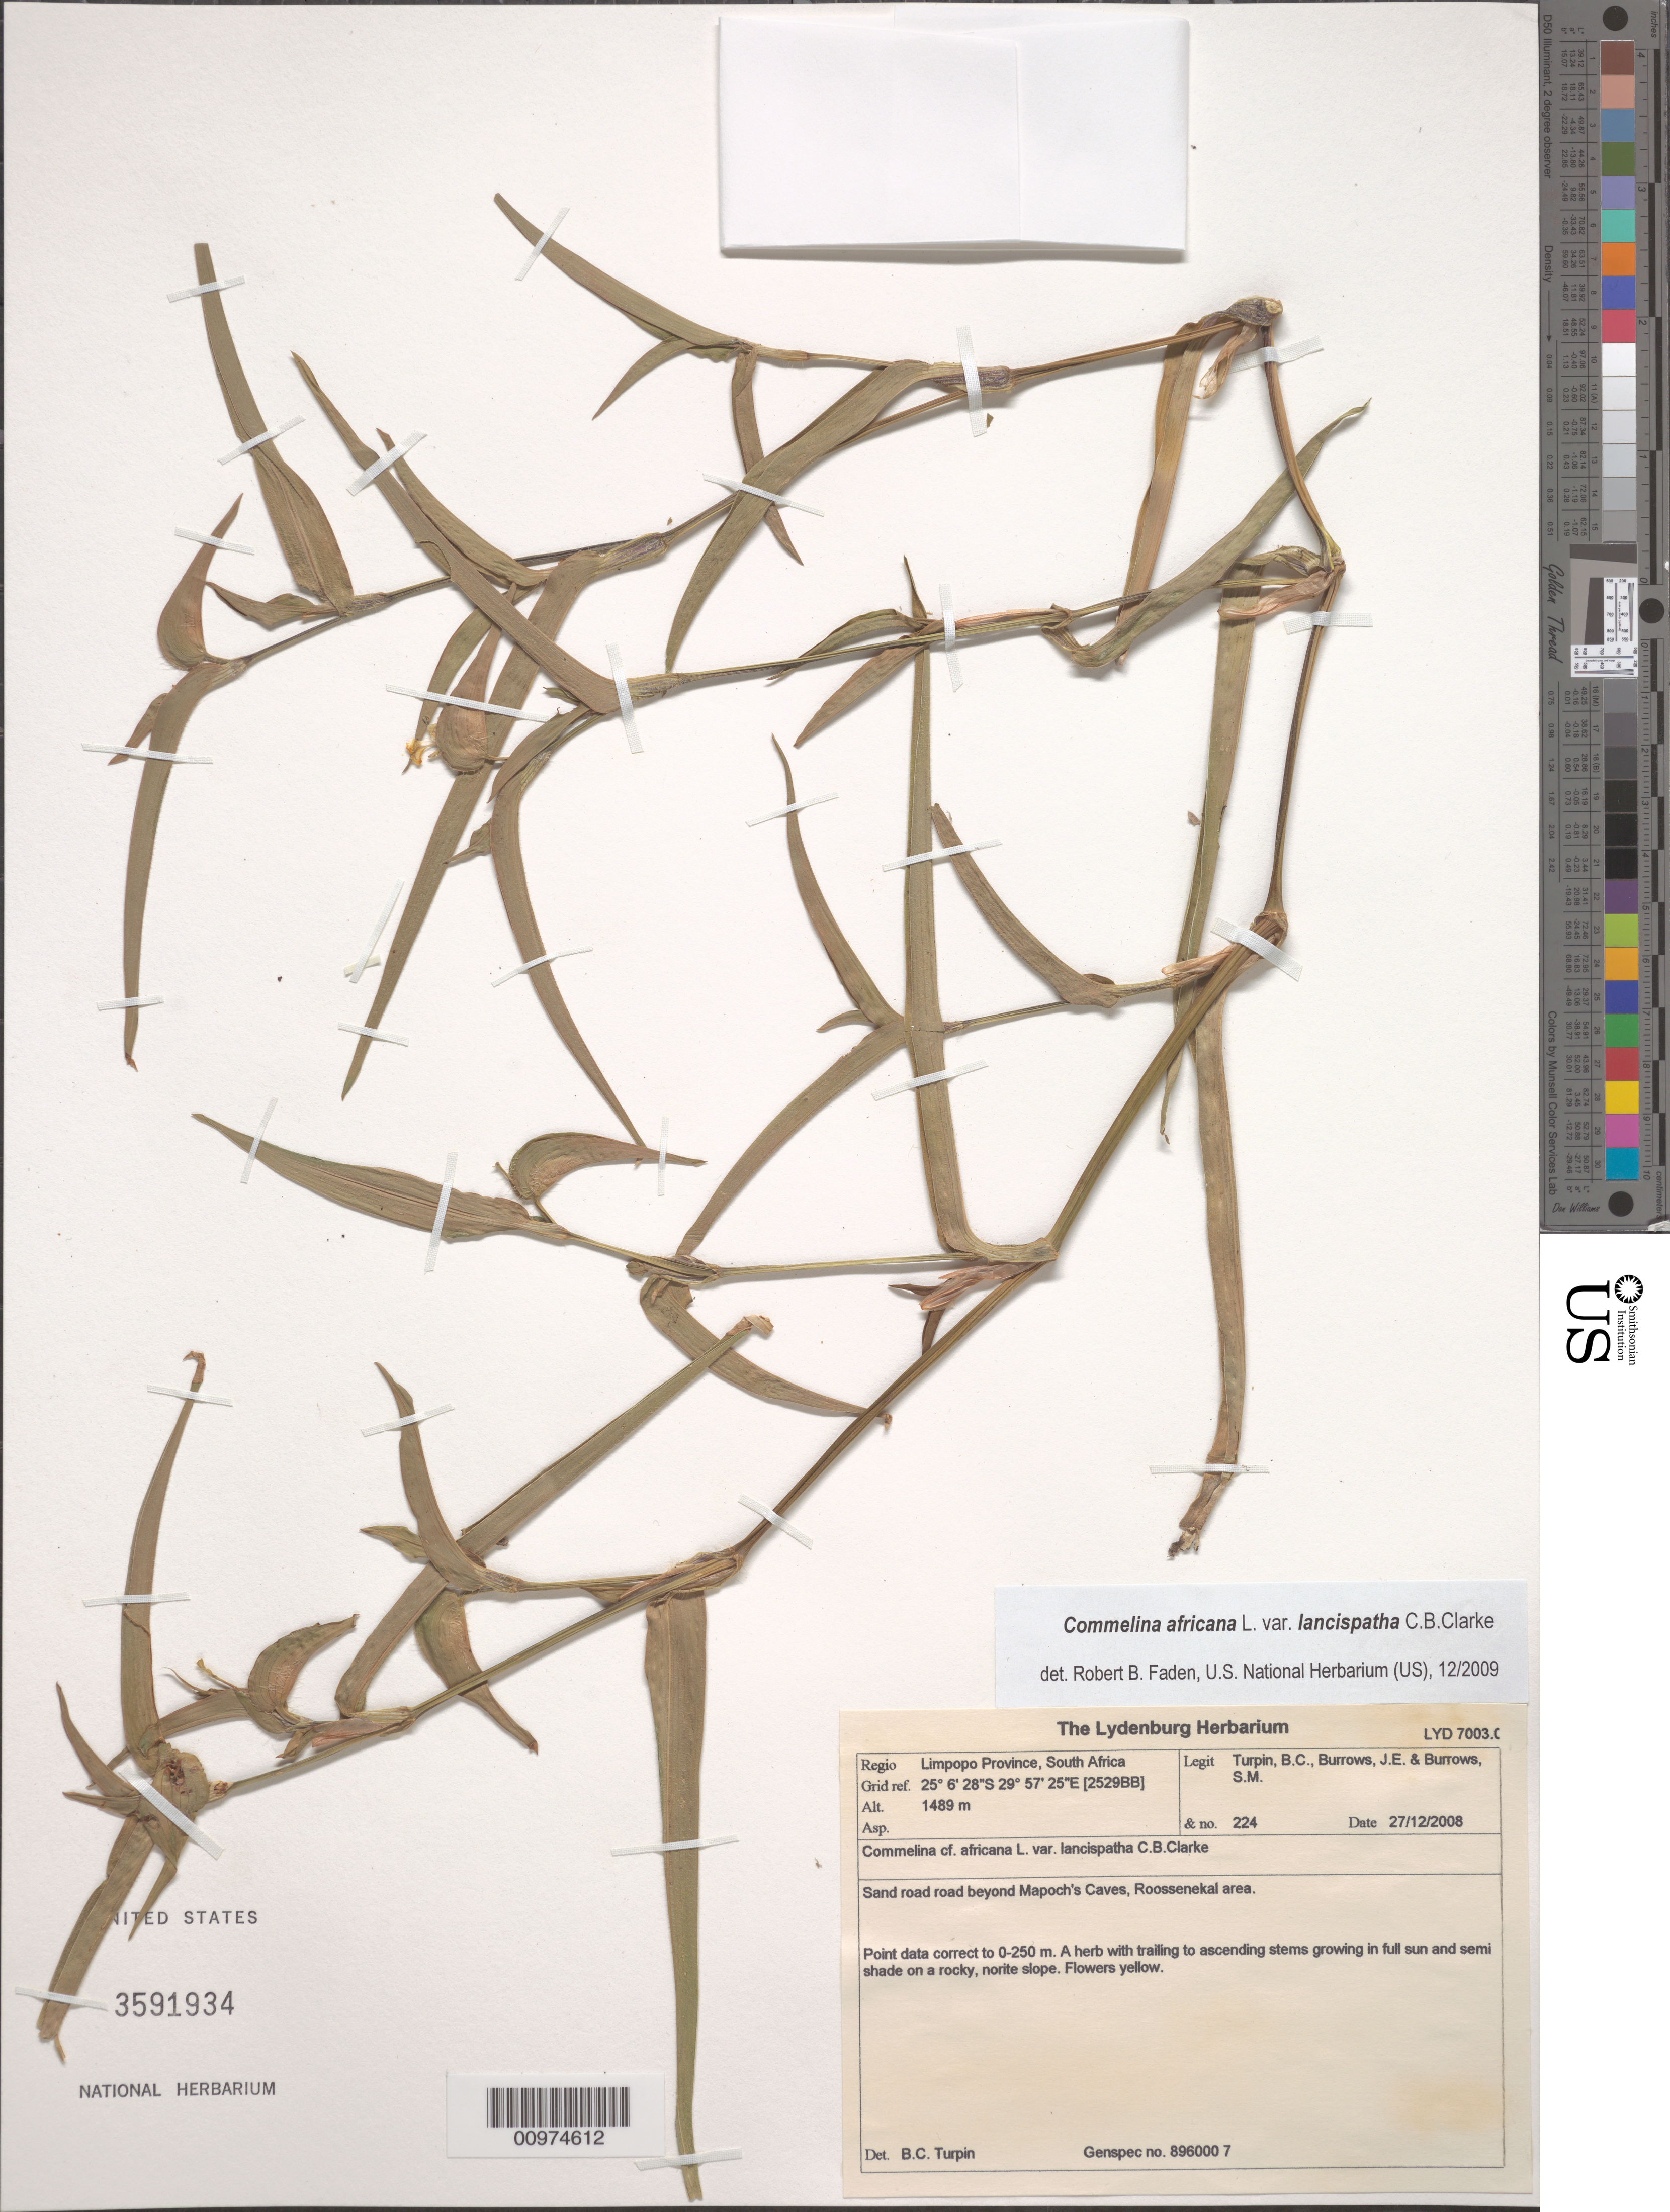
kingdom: Plantae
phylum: Tracheophyta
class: Liliopsida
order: Commelinales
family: Commelinaceae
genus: Commelina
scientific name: Commelina africana var. lancispatha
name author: C.B. Clarke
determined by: Faden, Robert B., (US), Smithsonian Institution - National Museum of Natural History (UNITED STATES)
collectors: B. C. Turpin, J. Burrows & S. Burrows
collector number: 224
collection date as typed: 27 Dec 2008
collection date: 2008-12-27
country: South Africa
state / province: Limpopo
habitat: Sand road road beyond Mapoch's Caves,m Roossenekai area.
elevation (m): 1489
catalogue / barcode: US 3591934